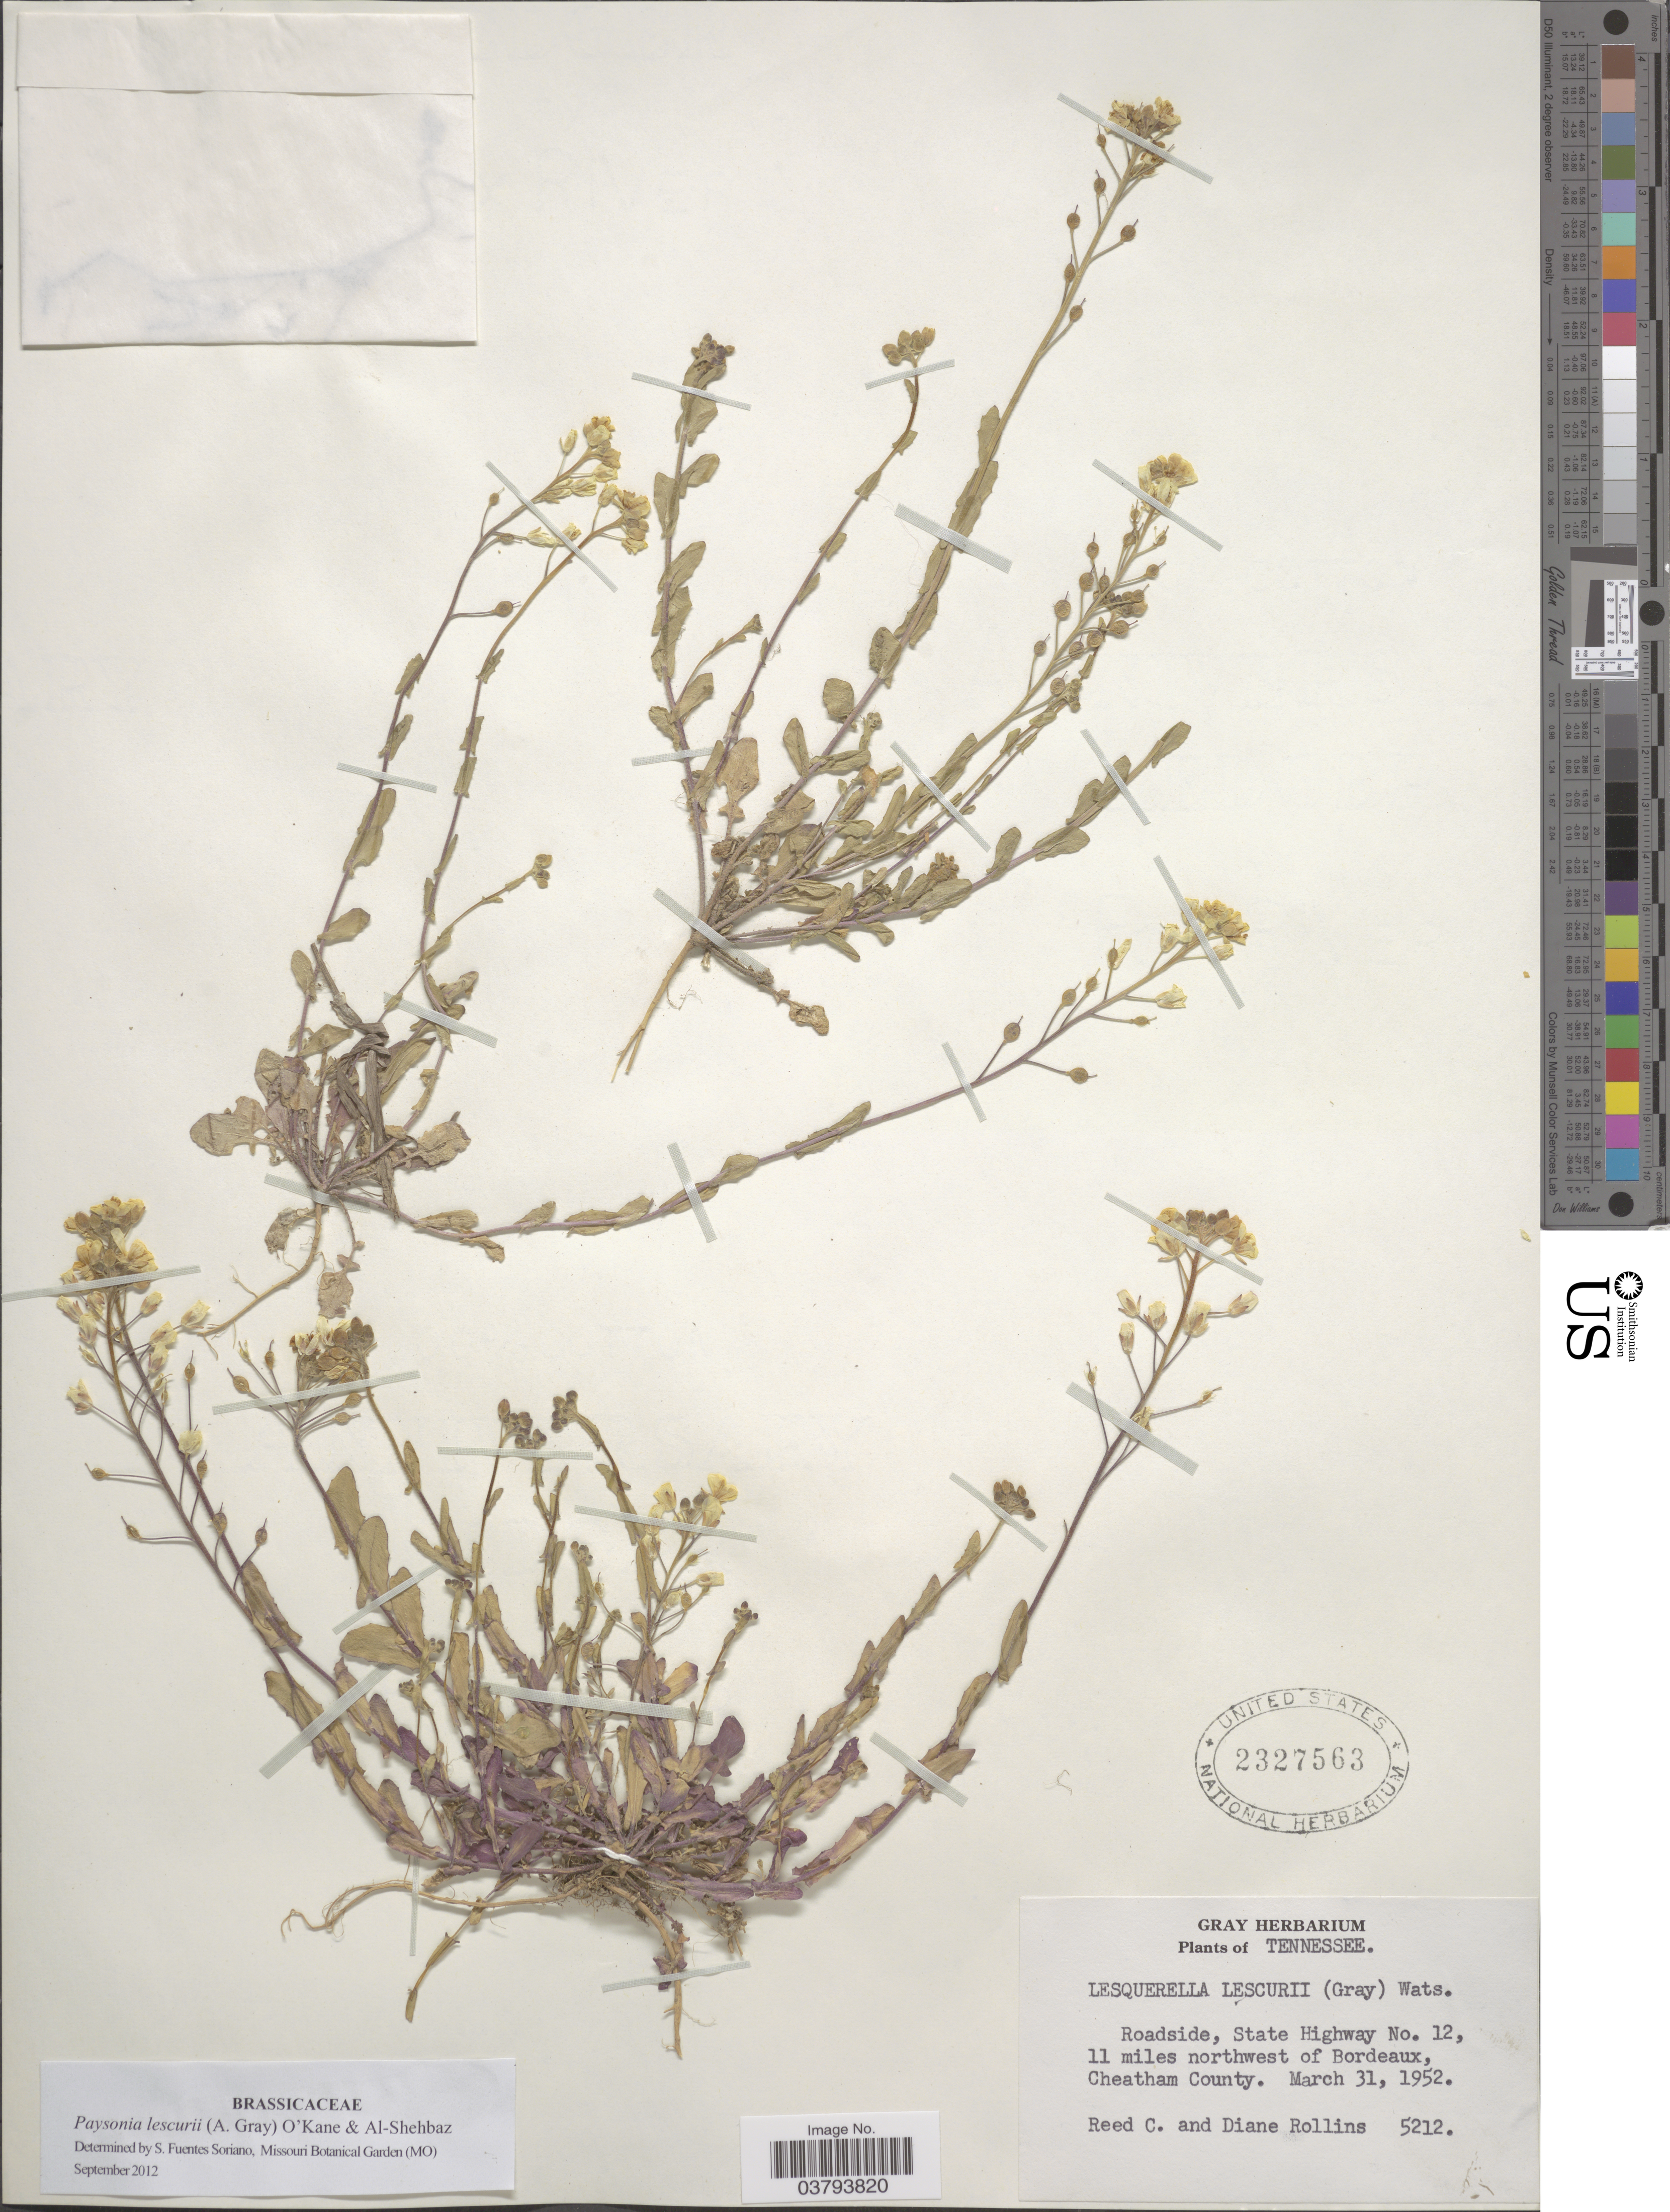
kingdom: Plantae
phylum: Tracheophyta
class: Magnoliopsida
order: Brassicales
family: Brassicaceae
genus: Lesquerella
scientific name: Lesquerella lescurii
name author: (A. Gray) S. Watson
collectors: R. C. Rollins & D. Rollins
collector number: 5212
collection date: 1952-03-31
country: United States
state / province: Tennessee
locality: Roadside, State Highway No. 12,11 miles northwest of Bordeaux, Cheatham County.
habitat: roadside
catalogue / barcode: US 2327563